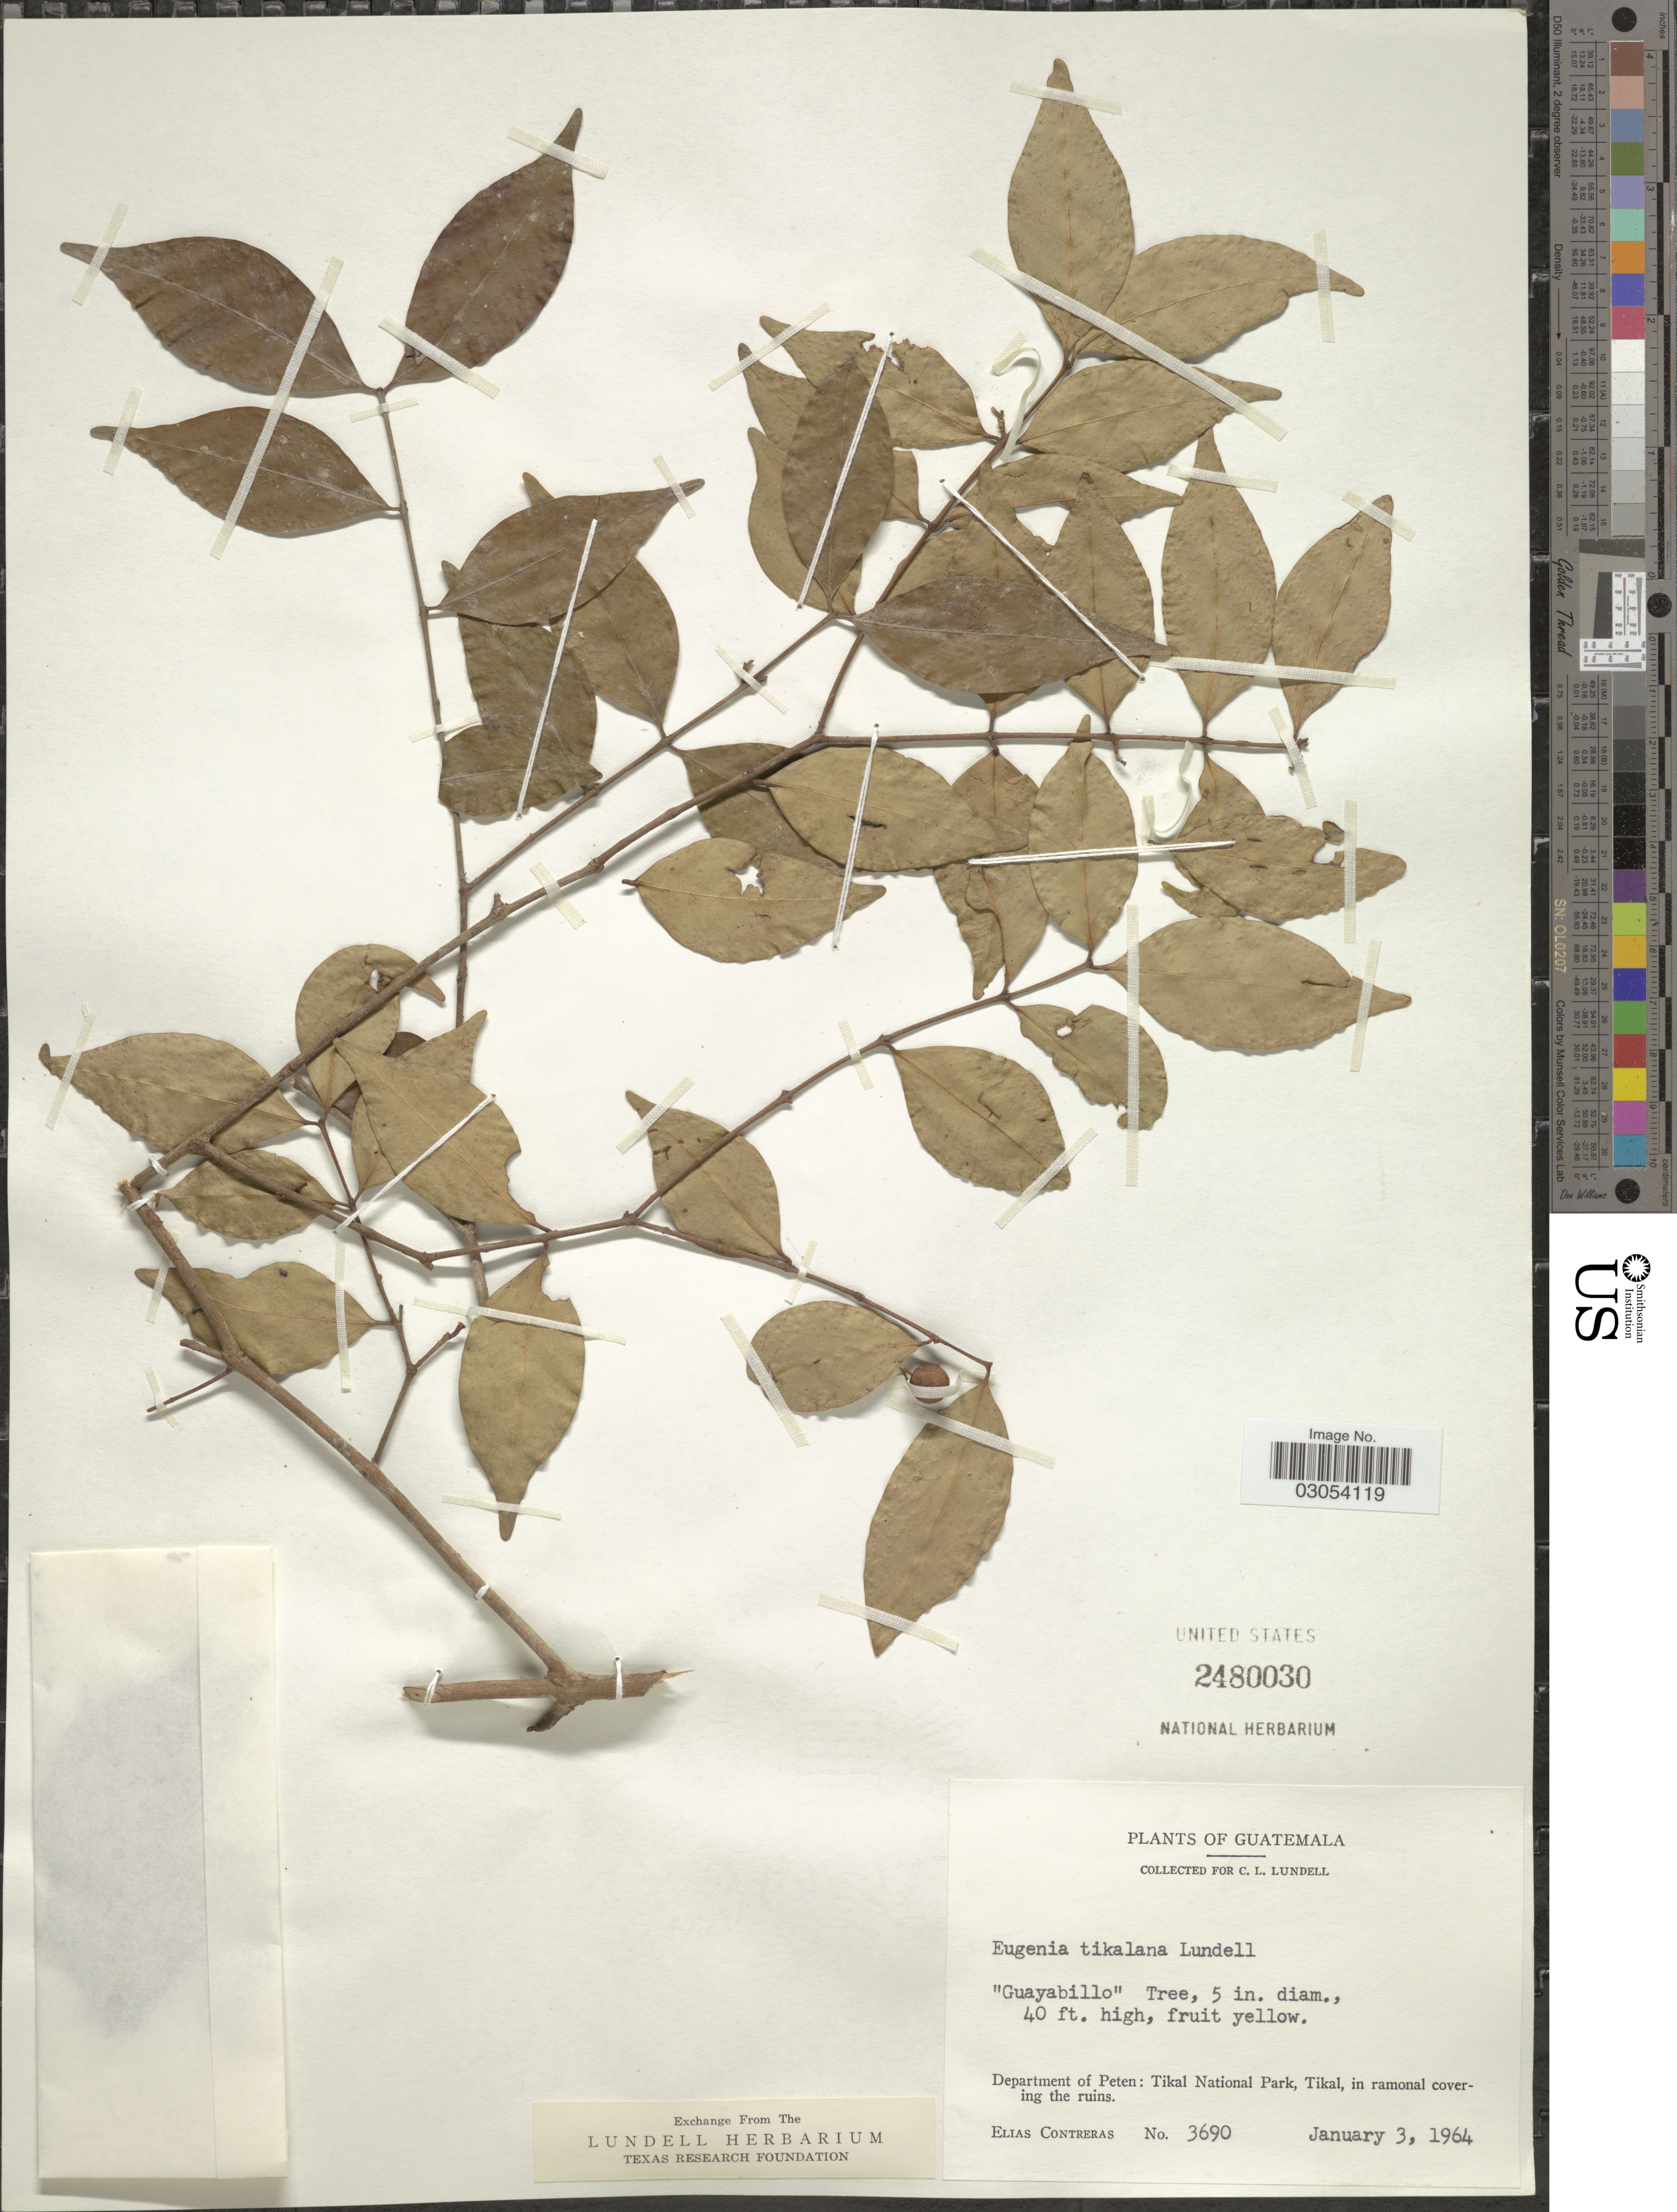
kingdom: Plantae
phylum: Tracheophyta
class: Magnoliopsida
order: Myrtales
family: Myrtaceae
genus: Eugenia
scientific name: Eugenia tikalana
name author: Lundell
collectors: E. Contreras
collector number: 3690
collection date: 1964-01-03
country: Guatemala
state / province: El Petén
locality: Department of Peten: Tikal Nartional Park, Tikal, in ramonal covering the ruins.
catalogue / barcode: US 2480030